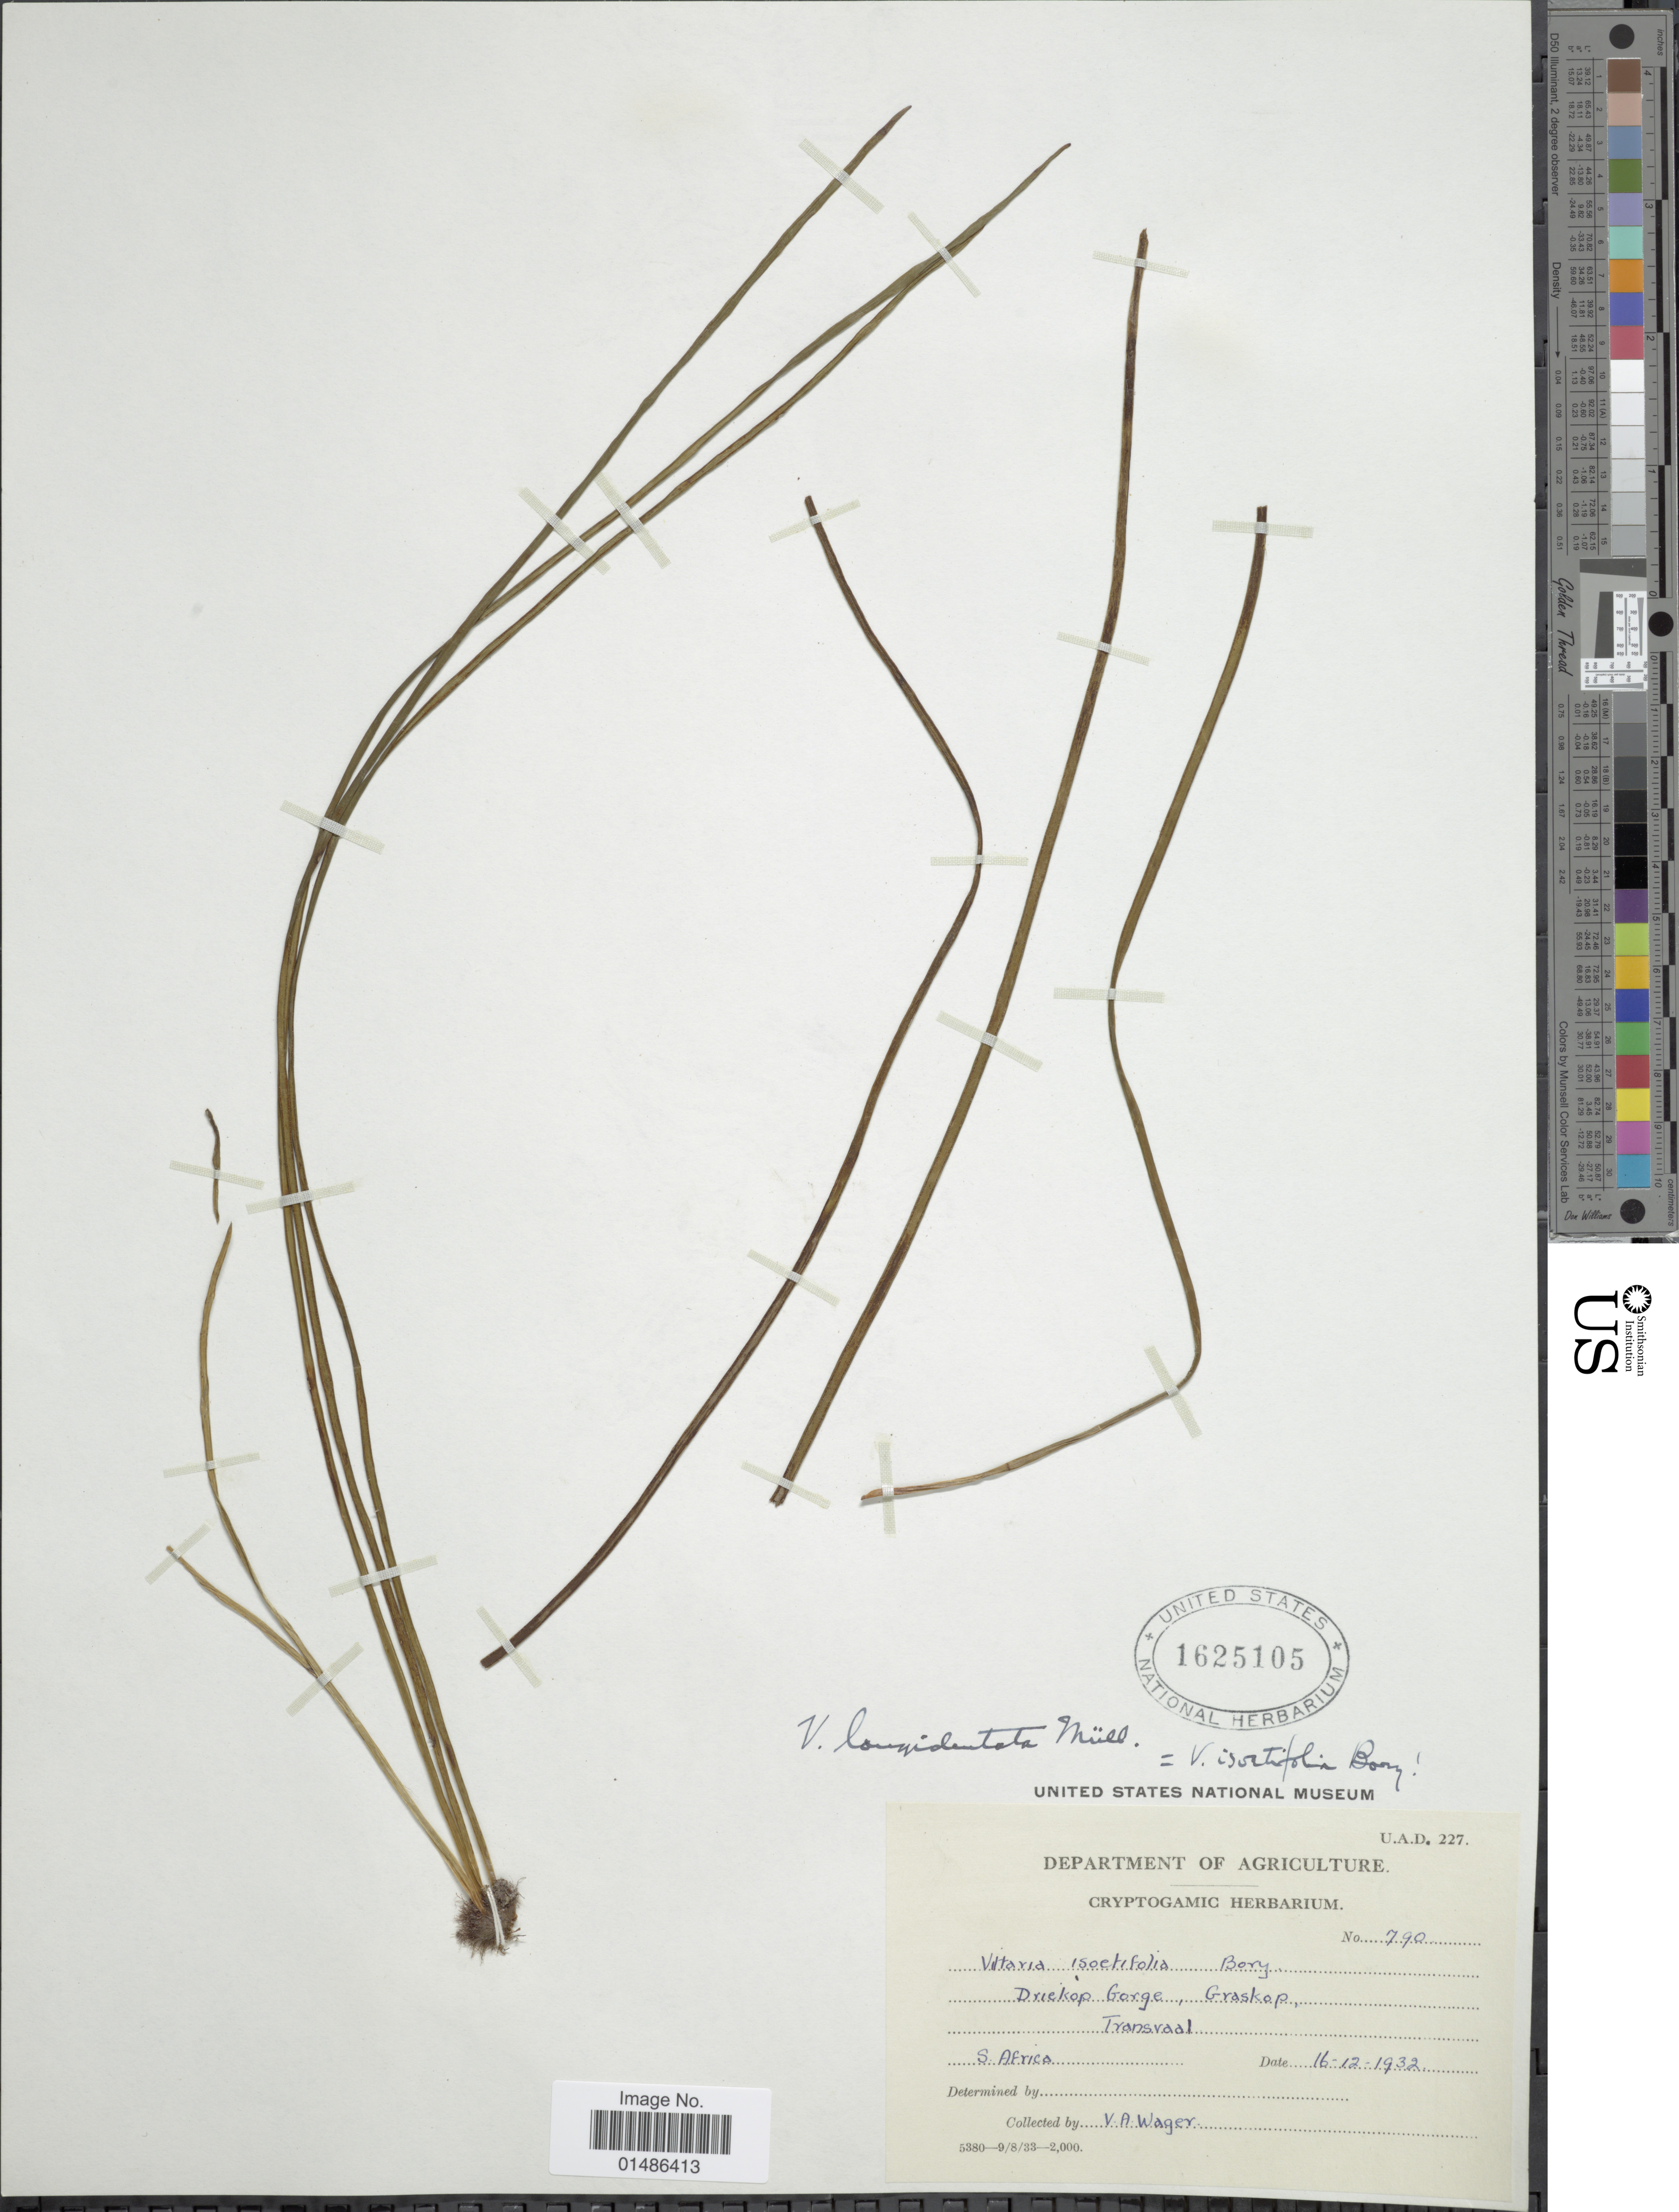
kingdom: Plantae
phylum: Tracheophyta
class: Polypodiopsida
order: Polypodiales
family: Pteridaceae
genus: Haplopteris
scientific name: Haplopteris isoetifolia comb. in ed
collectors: V. Wager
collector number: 790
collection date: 1932-12-16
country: South Africa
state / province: Mpumalanga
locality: Driekop Gorge, Graskop. Transvaal.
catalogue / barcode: US 1625105